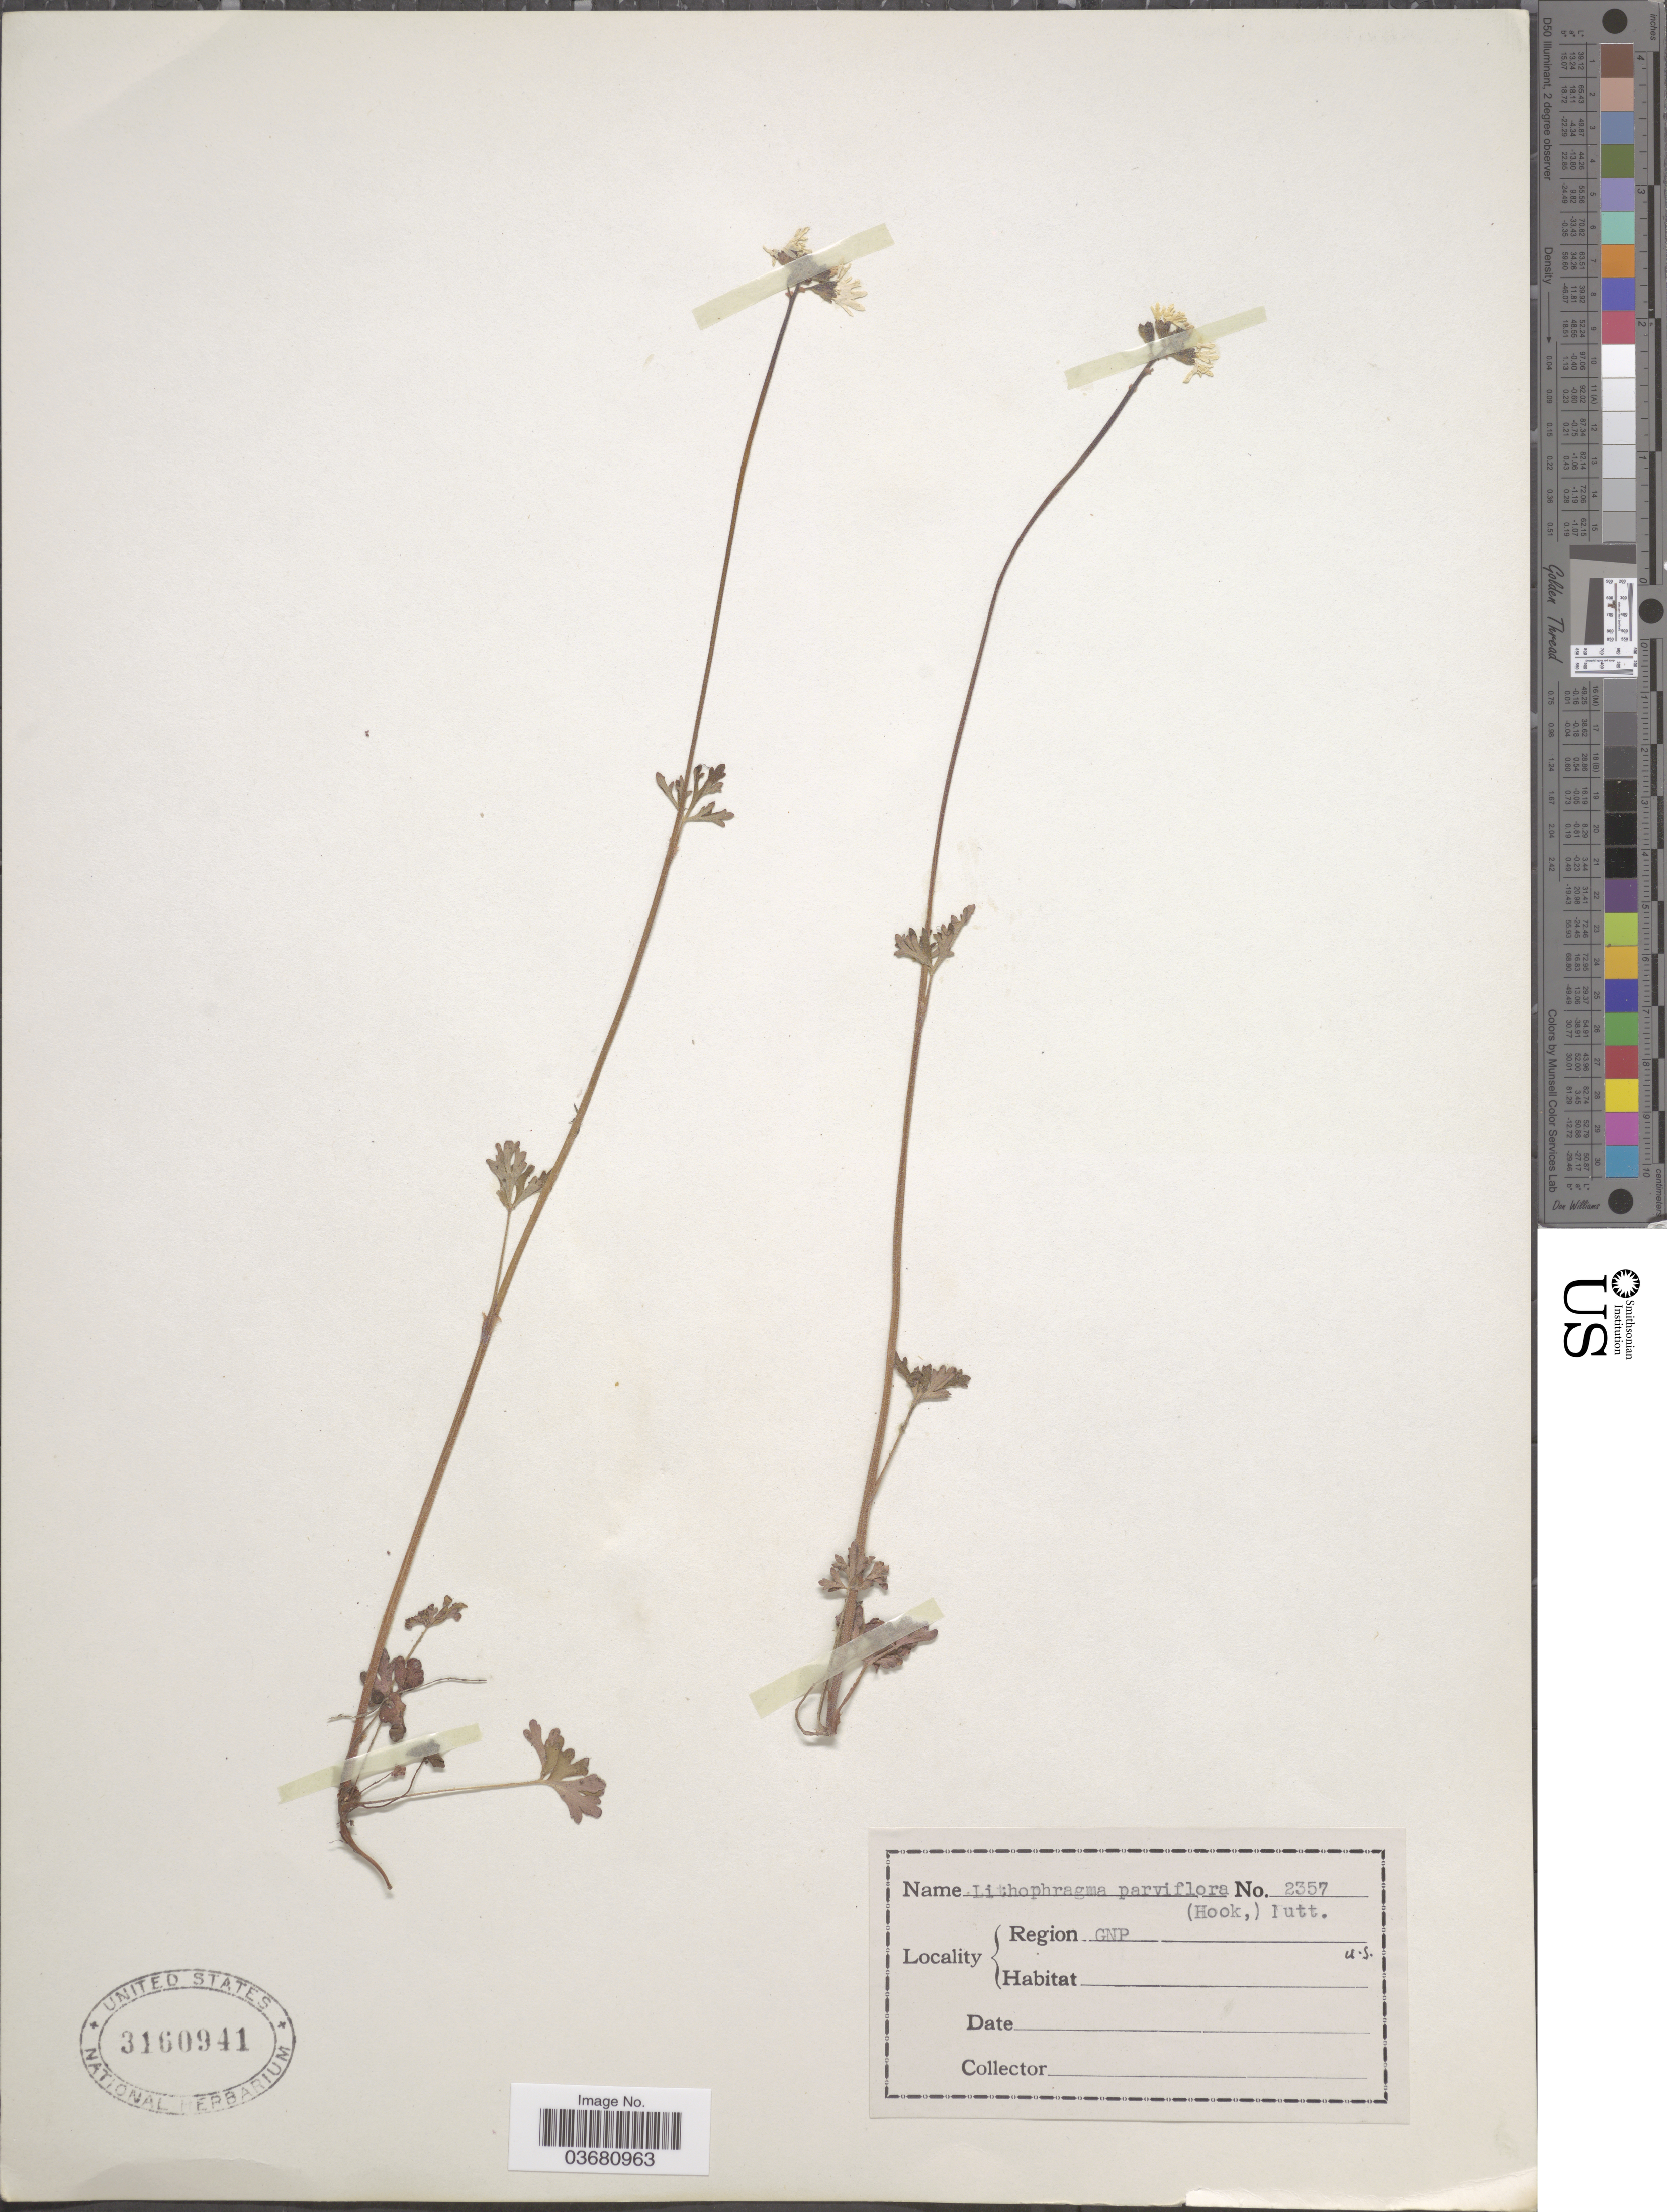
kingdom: Plantae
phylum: Tracheophyta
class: Magnoliopsida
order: Saxifragales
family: Saxifragaceae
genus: Lithophragma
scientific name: Lithophragma parviflorum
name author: (Hook.) Nutt.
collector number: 2357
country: United States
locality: Region GNP.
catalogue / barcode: US 3160941